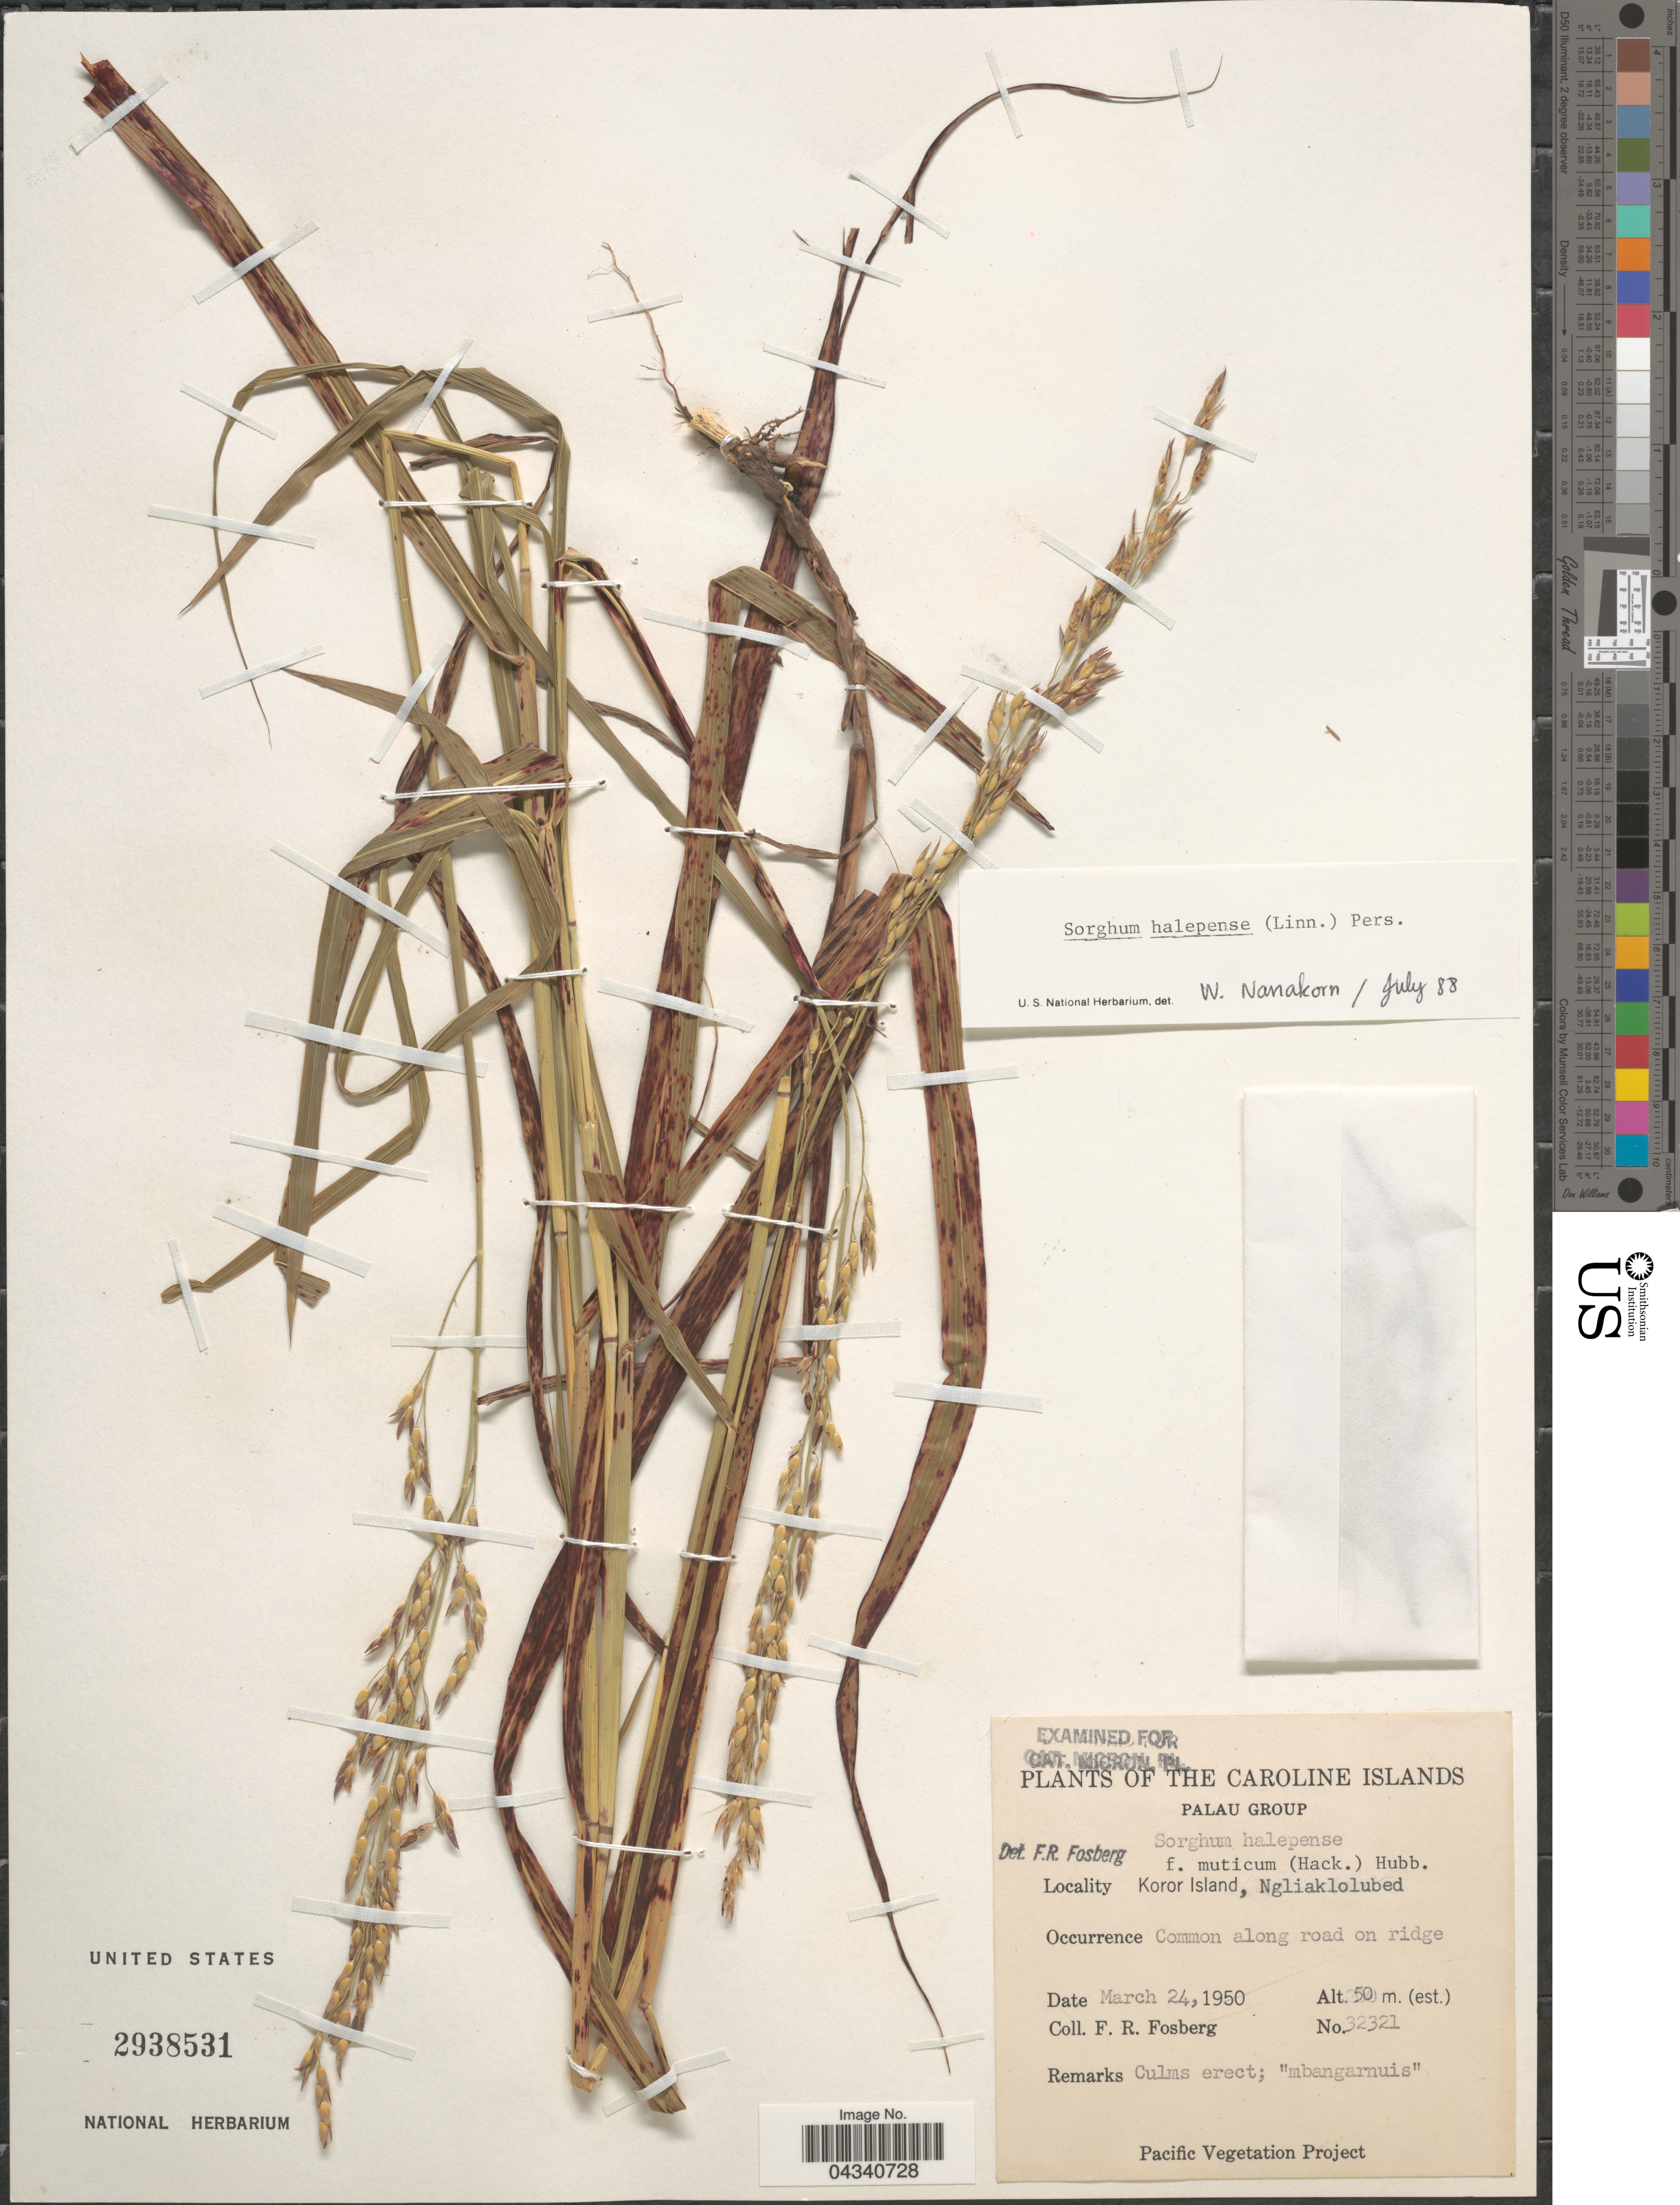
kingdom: Plantae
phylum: Tracheophyta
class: Liliopsida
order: Poales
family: Poaceae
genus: Sorghum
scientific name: Sorghum halepense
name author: (L.) Pers.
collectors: F. R. Fosberg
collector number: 32321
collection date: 1950-03-24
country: Palau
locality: Caroline Islands. Palau Group. Koror Island, Ngliaklolubed. Common along road on ridge.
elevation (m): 50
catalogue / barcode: US 2938531